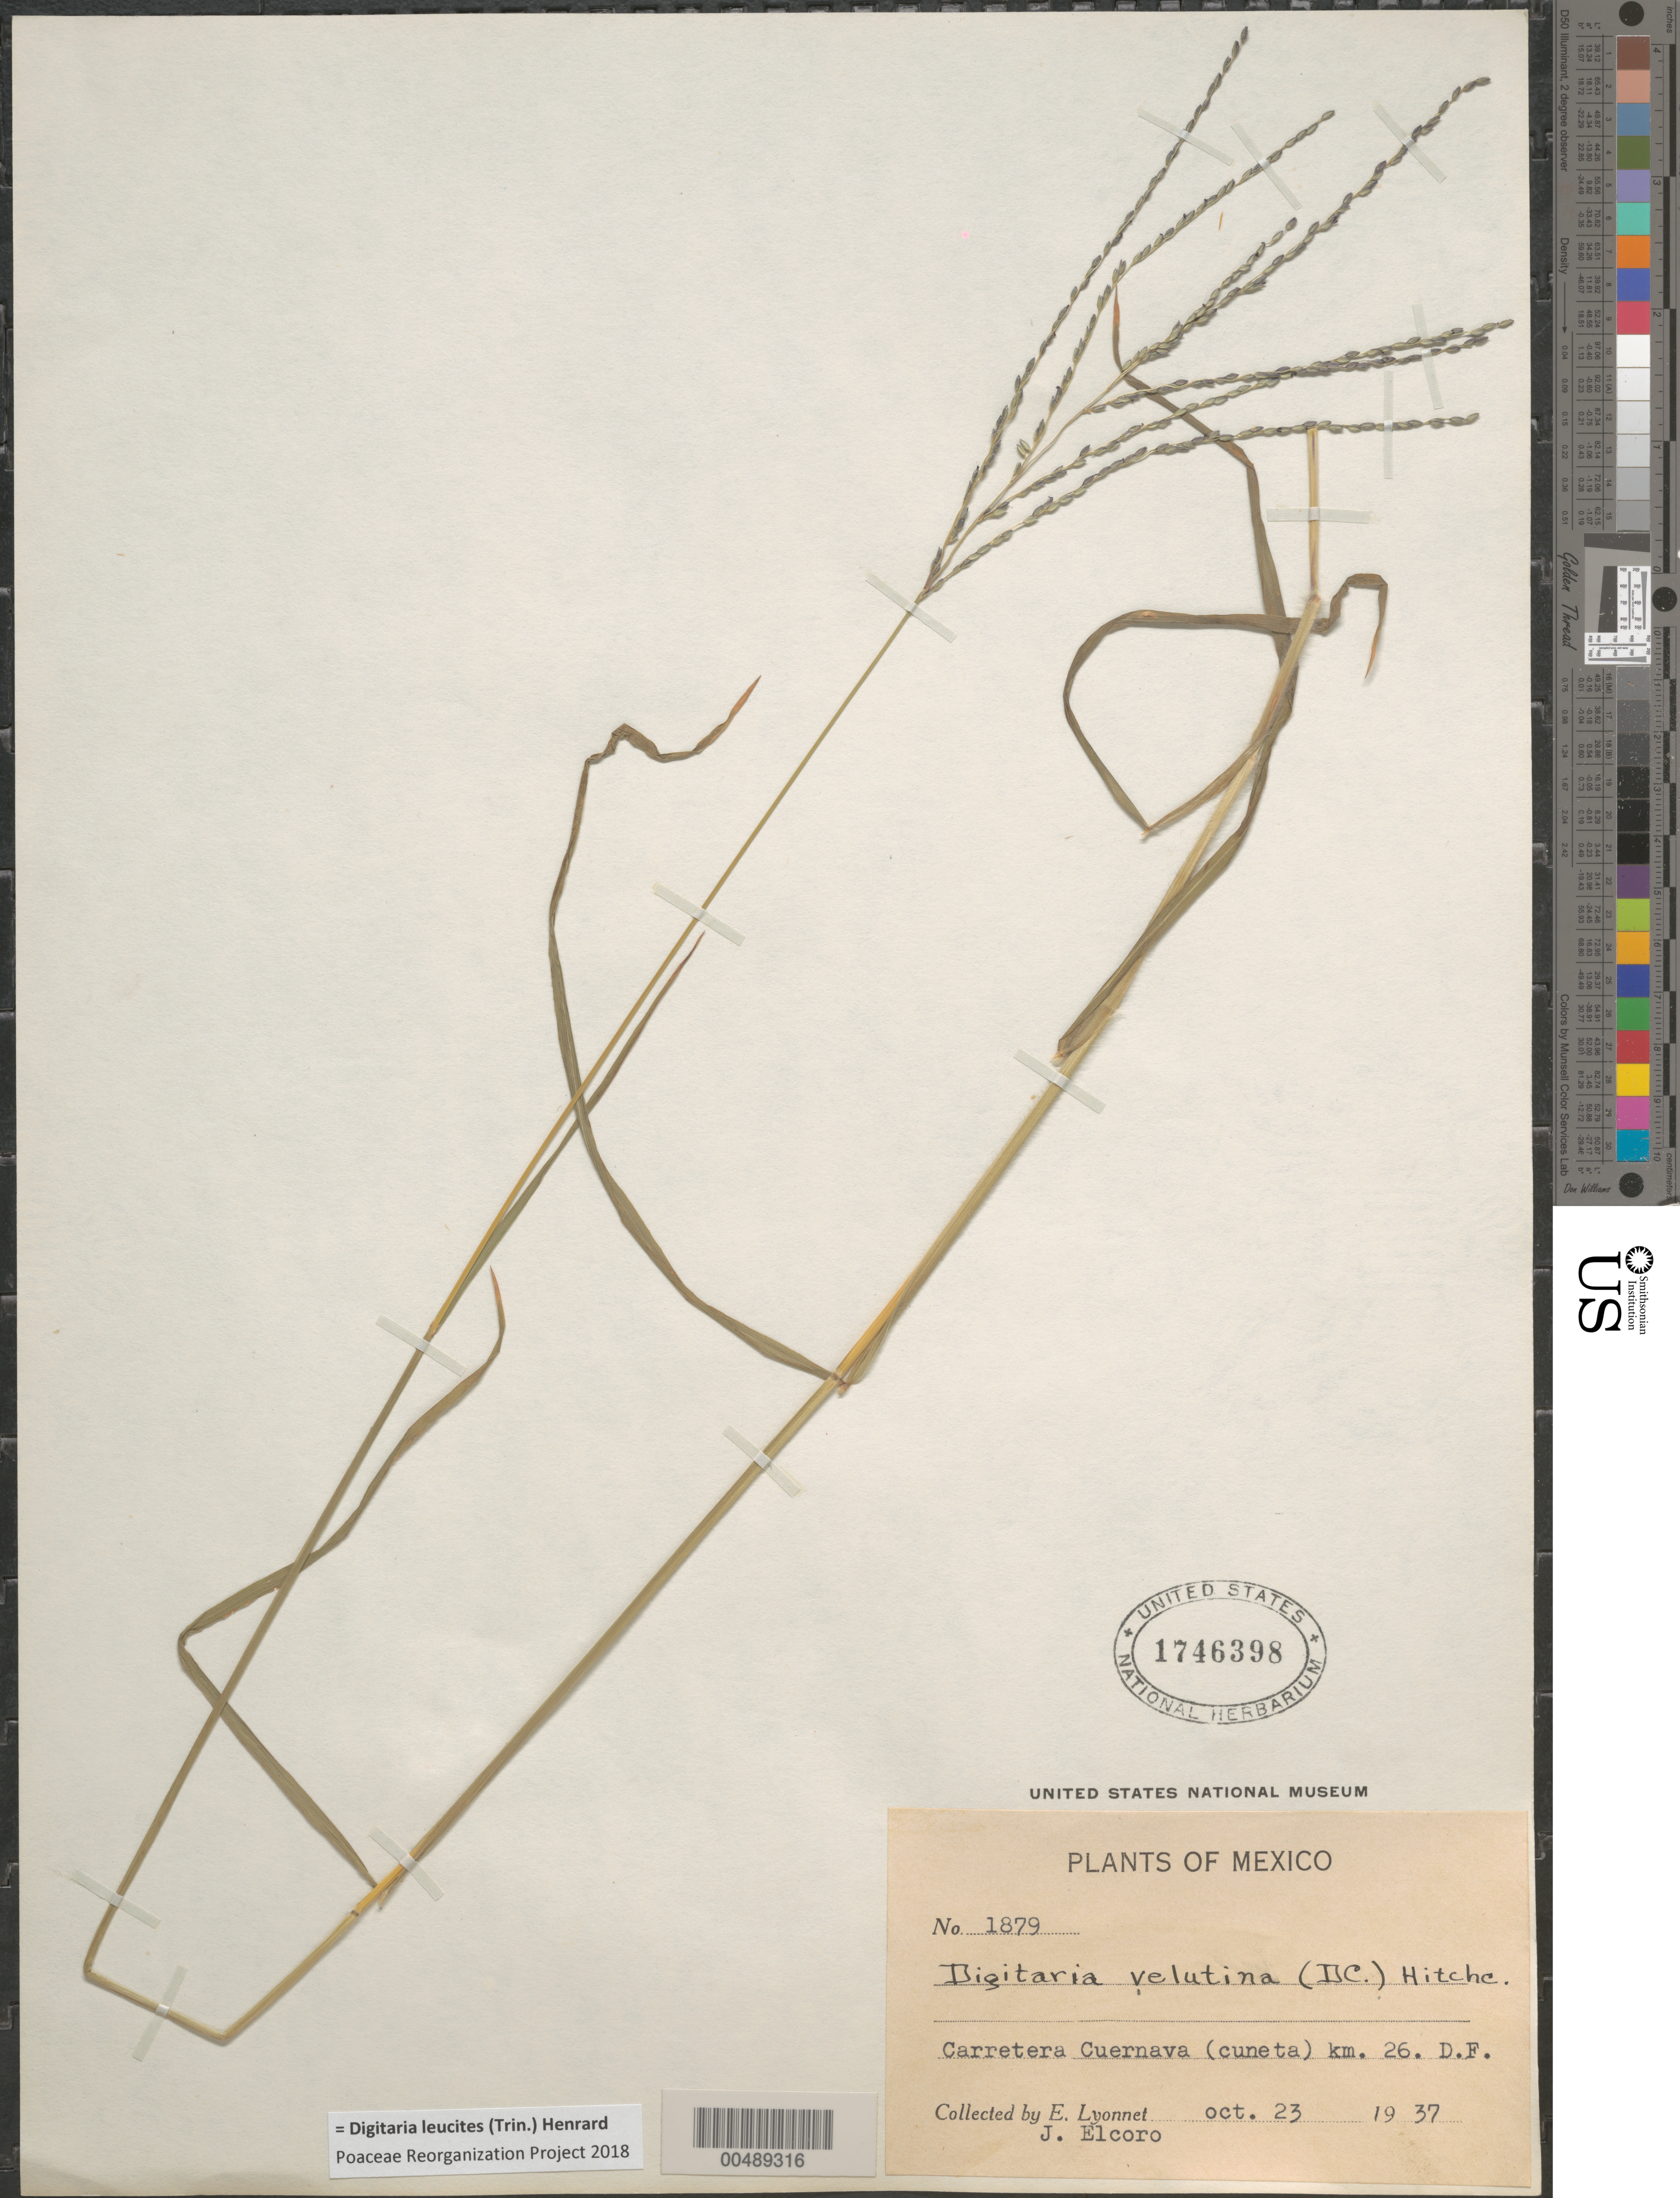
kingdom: Plantae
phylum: Tracheophyta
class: Liliopsida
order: Poales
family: Poaceae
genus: Digitaria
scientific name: Digitaria leucites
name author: (Trin.) Henr.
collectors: Bro. E. Lyonnet & J. Elcoro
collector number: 1879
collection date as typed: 23 Oct 1937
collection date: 1937-10-23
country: Mexico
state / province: Distrito Federal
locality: Carretera Cuernava (Cuneta) km 26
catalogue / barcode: US 1746398